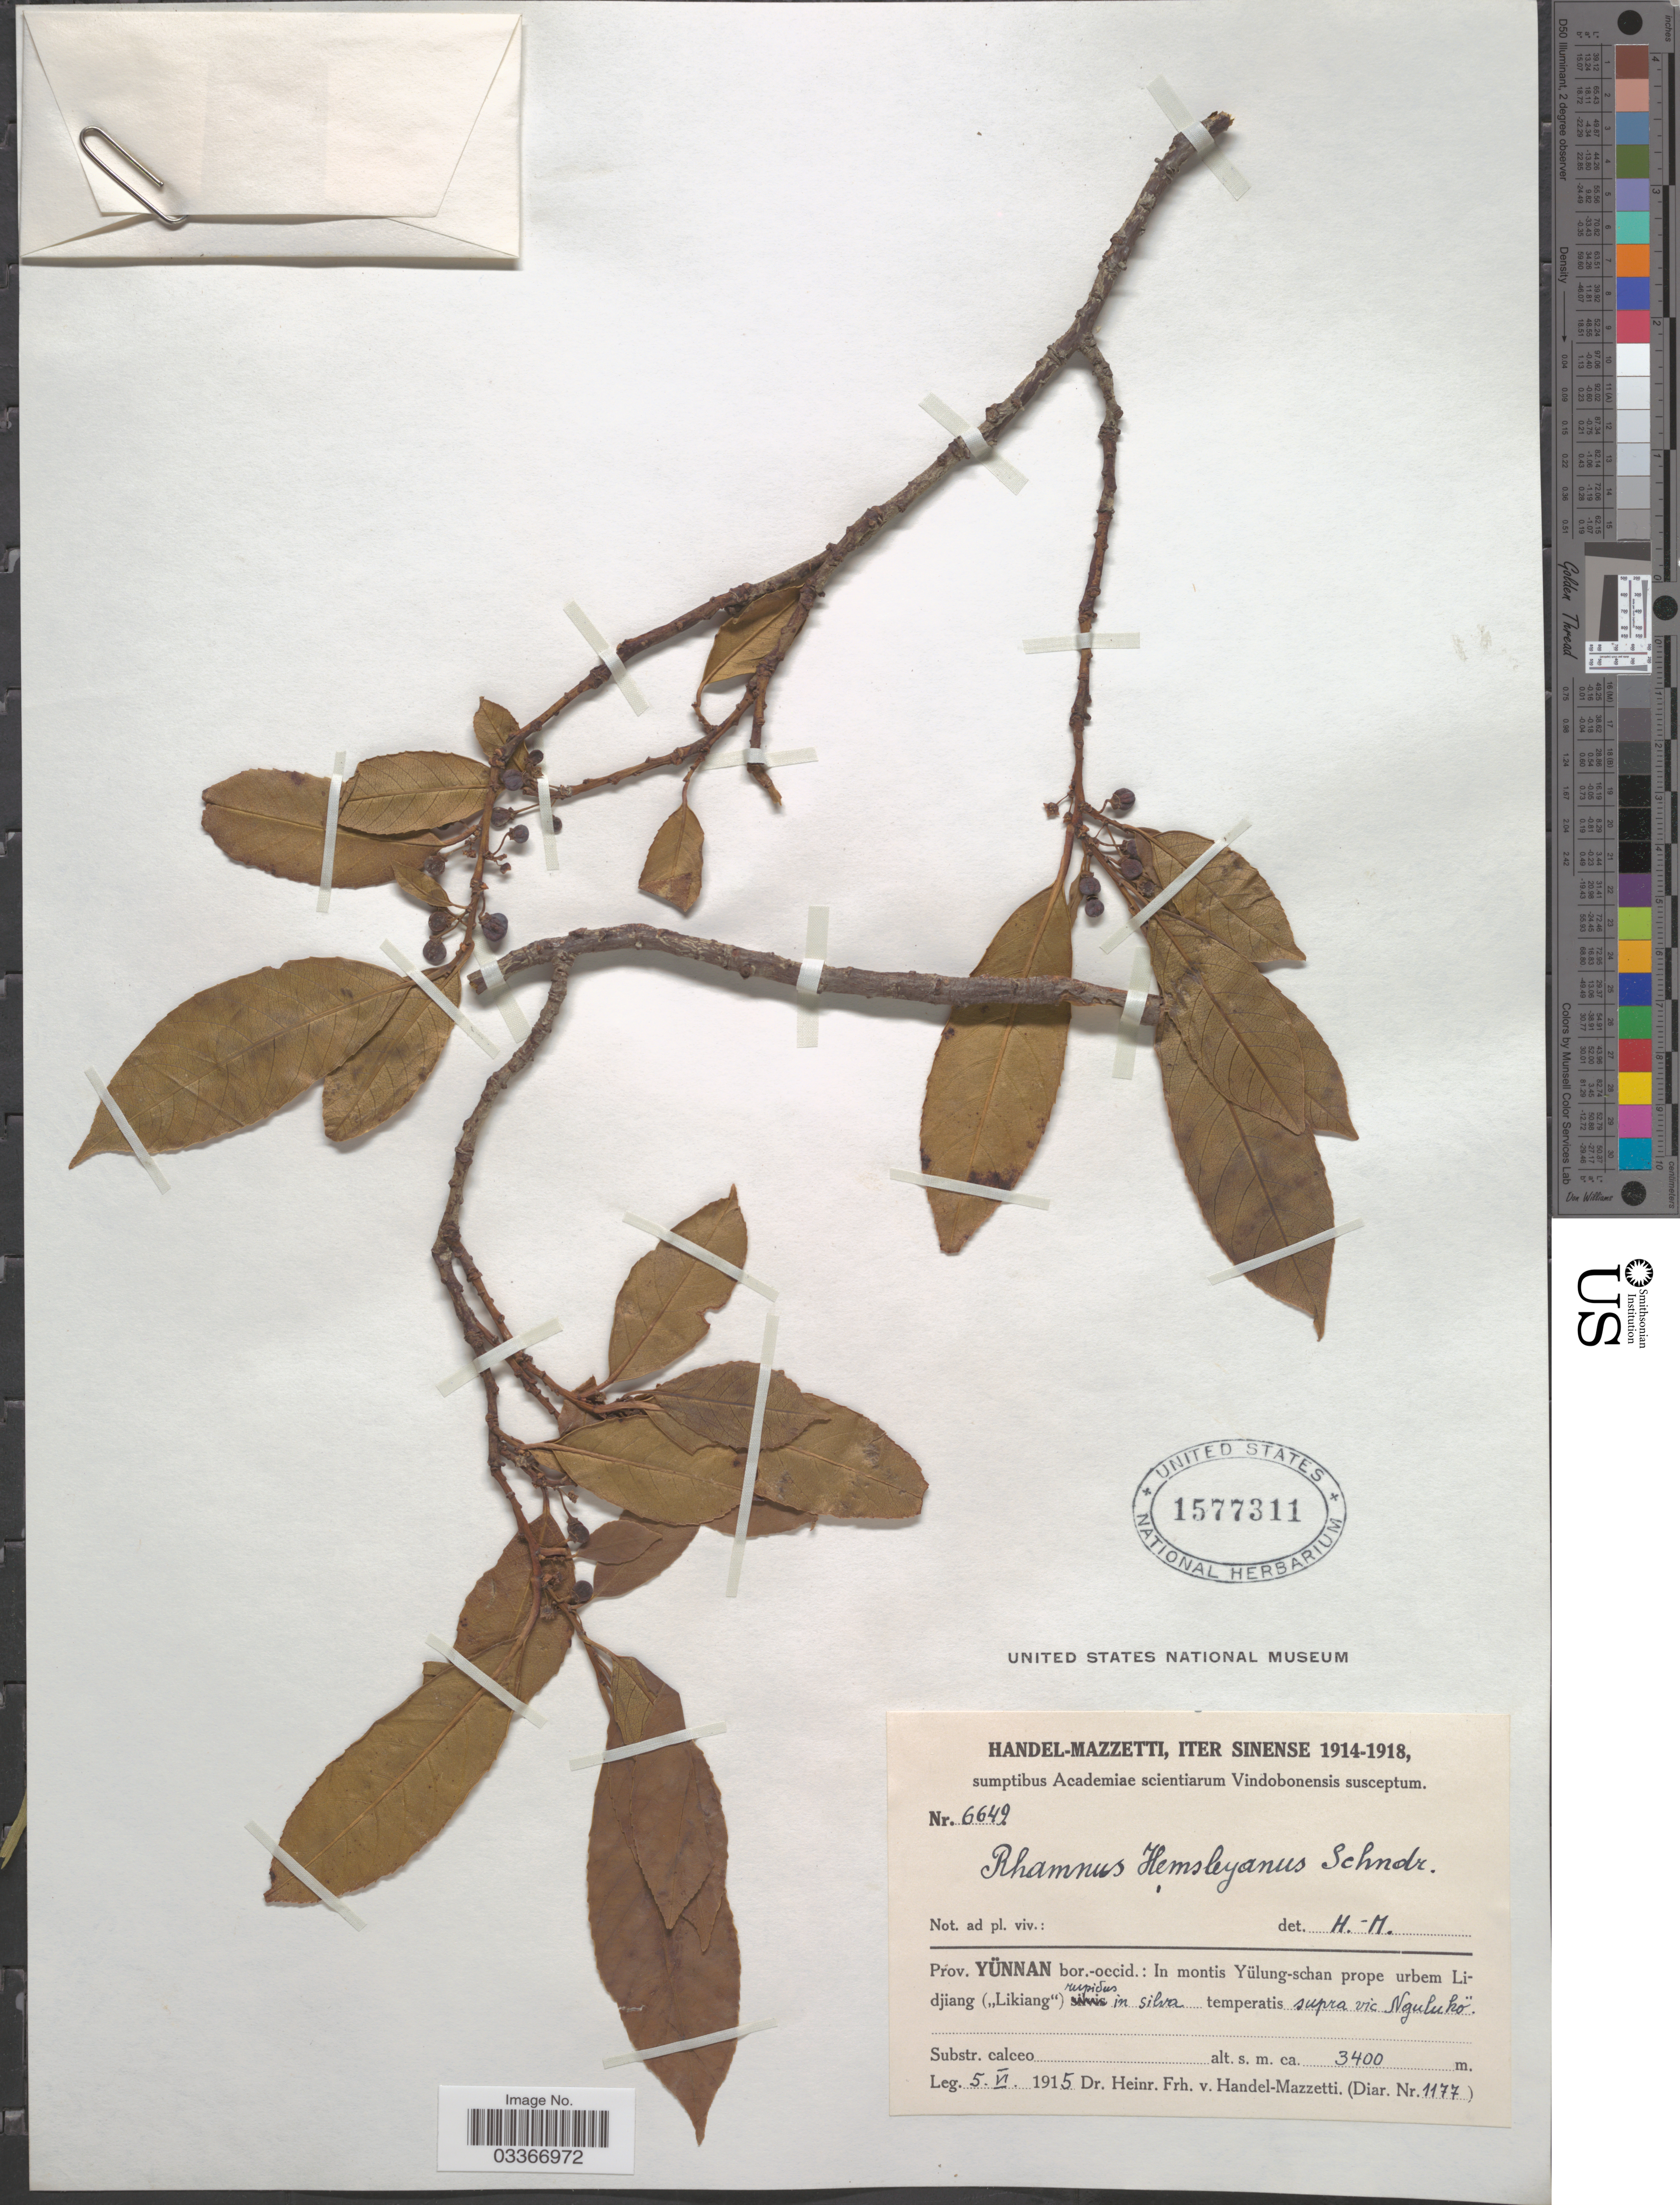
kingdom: Plantae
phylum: Tracheophyta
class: Magnoliopsida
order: Rosales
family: Rhamnaceae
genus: Rhamnus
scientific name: Rhamnus hemsleyanus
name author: C.K. Schneid.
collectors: H. Handel-Mazzetti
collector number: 6649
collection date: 1915-06-05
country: China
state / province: Yunnan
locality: Iter Sinense. Prov. Yünnan bor. -occid.: In montis Yülung-shan prope urbem Lidijang, (˶Likiang ̋) rupidus in silva temperatis supra vic Ngulukö [interpreted].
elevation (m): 3400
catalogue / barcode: US 1577311